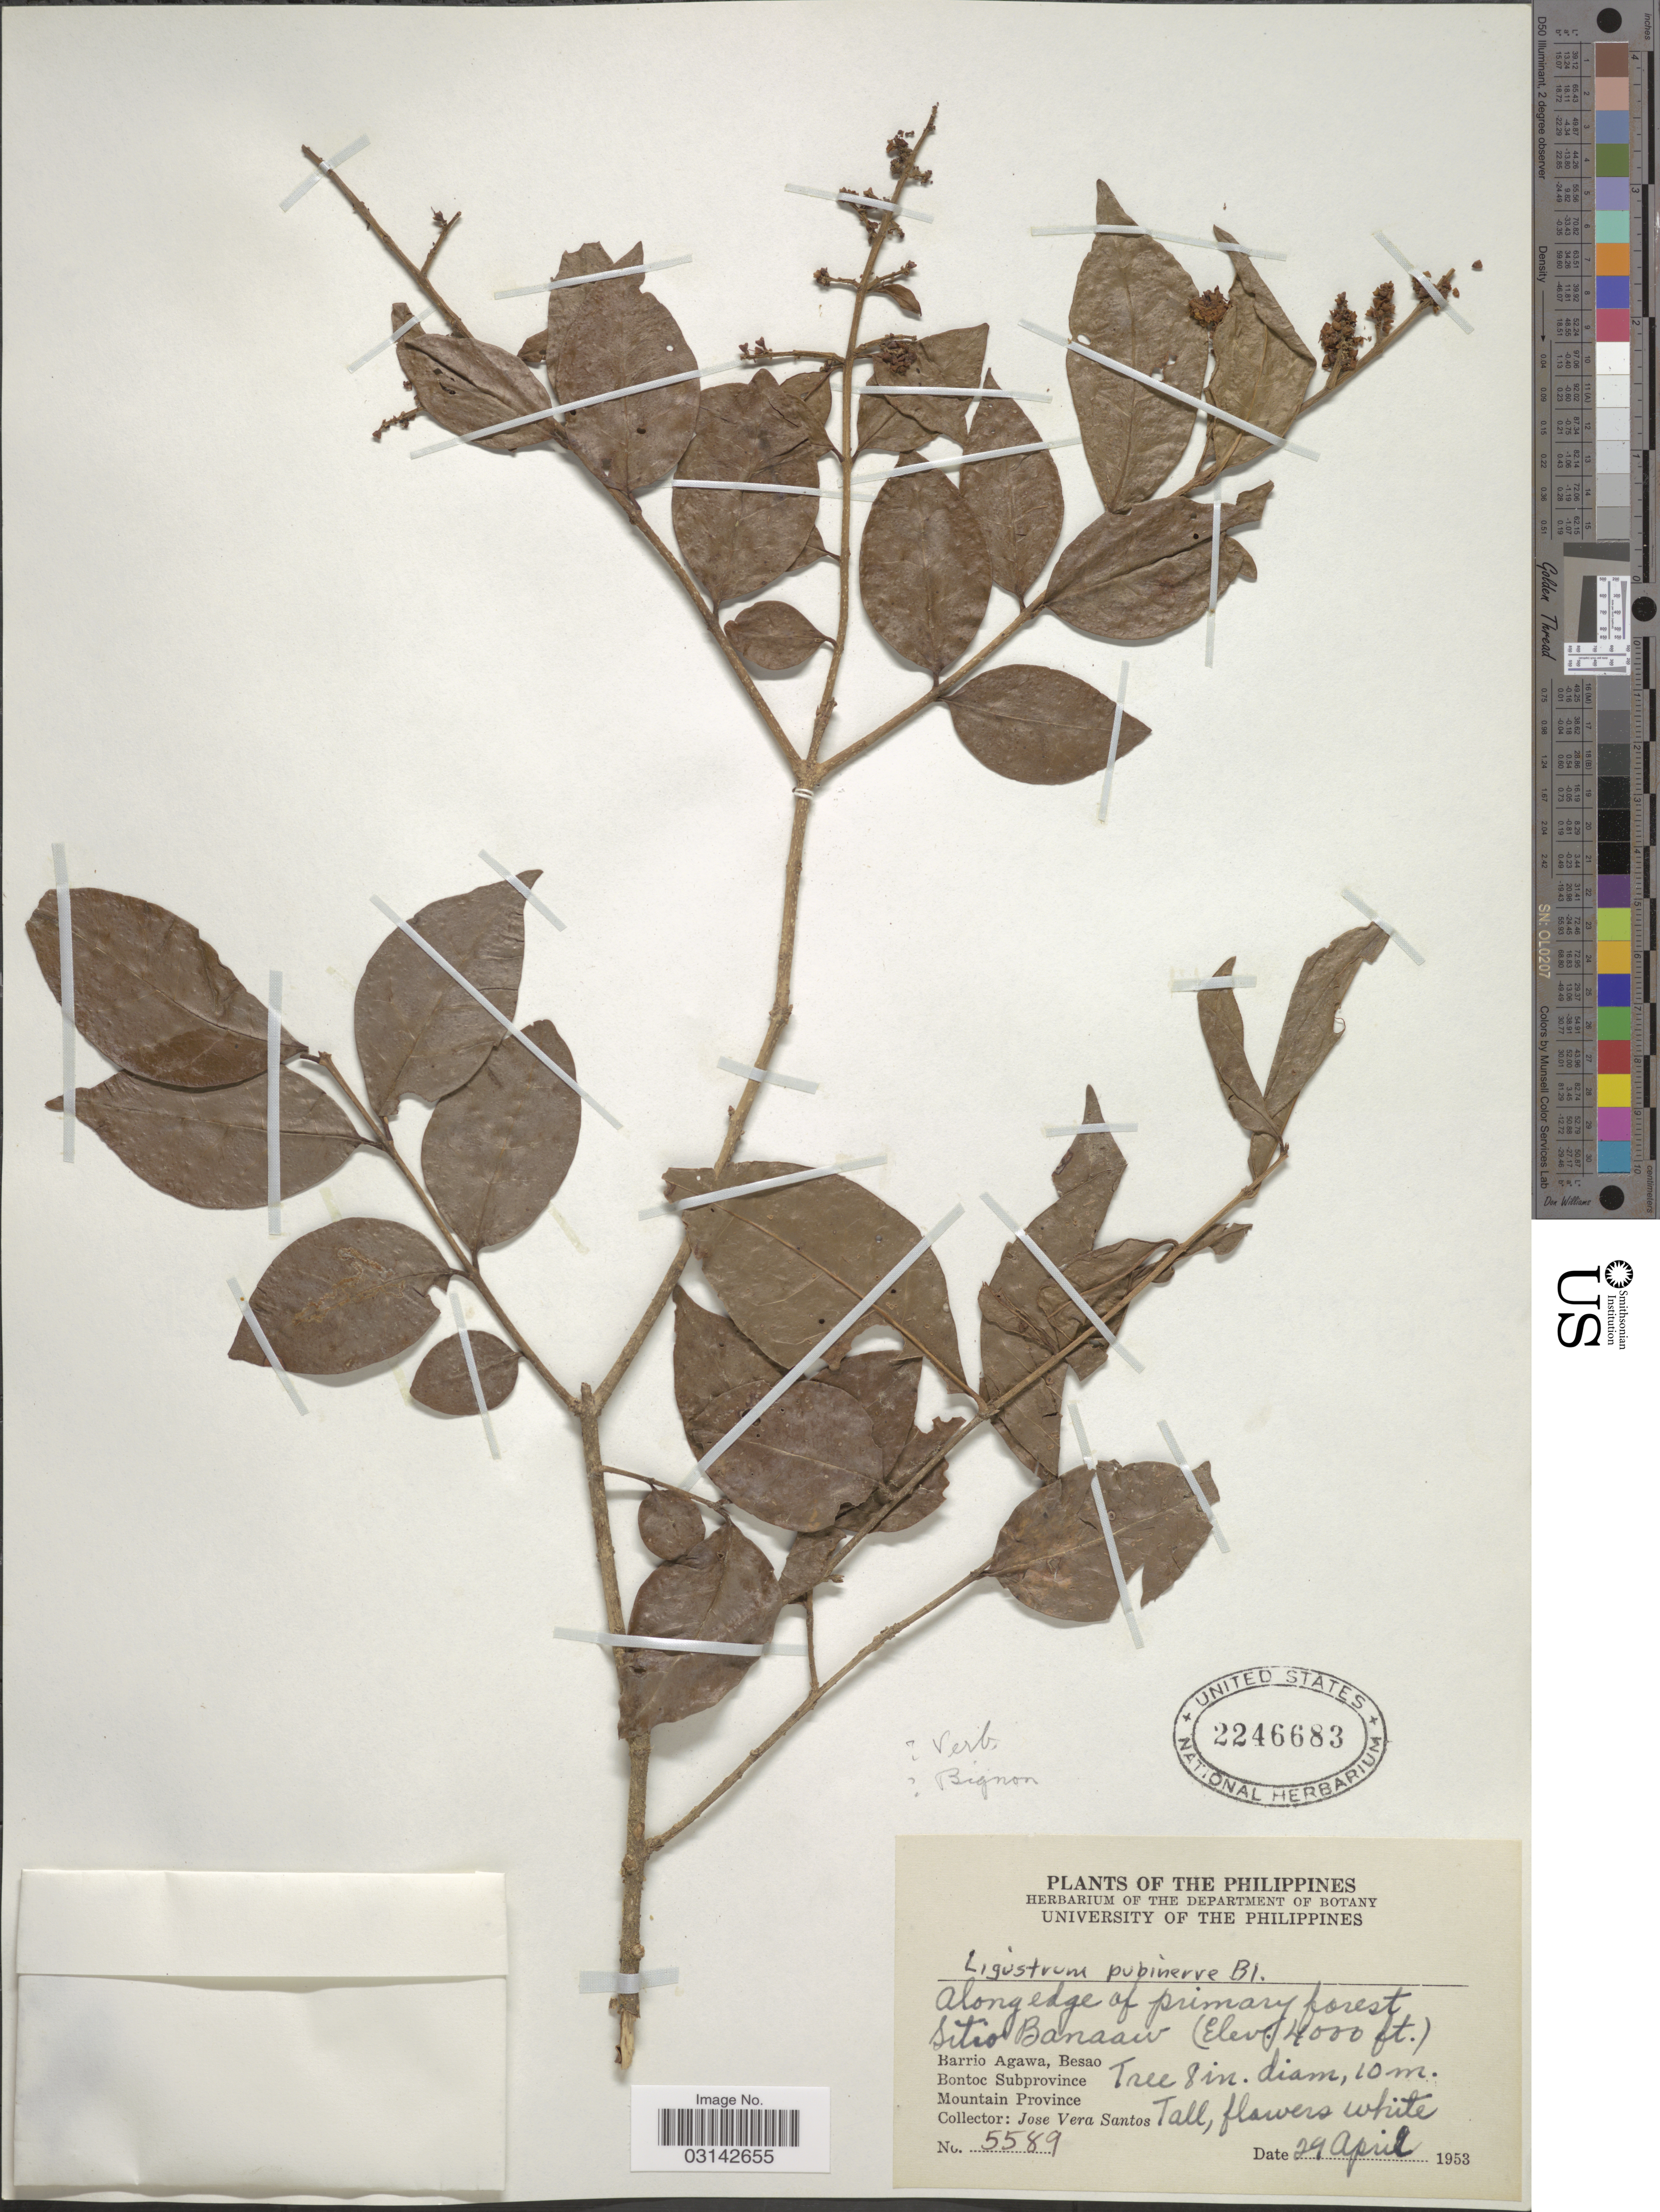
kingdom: Plantae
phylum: Tracheophyta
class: Magnoliopsida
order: Lamiales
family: Oleaceae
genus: Ligustrum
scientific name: Ligustrum sp.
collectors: J. V. Santos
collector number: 5589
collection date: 1953-04-29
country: Philippines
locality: Along edge of primary forest Sitio Banaaw, Barrio Agawa, Besao, Bontoc Subprovince, Mountain Province.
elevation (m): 1219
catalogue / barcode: US 2246683